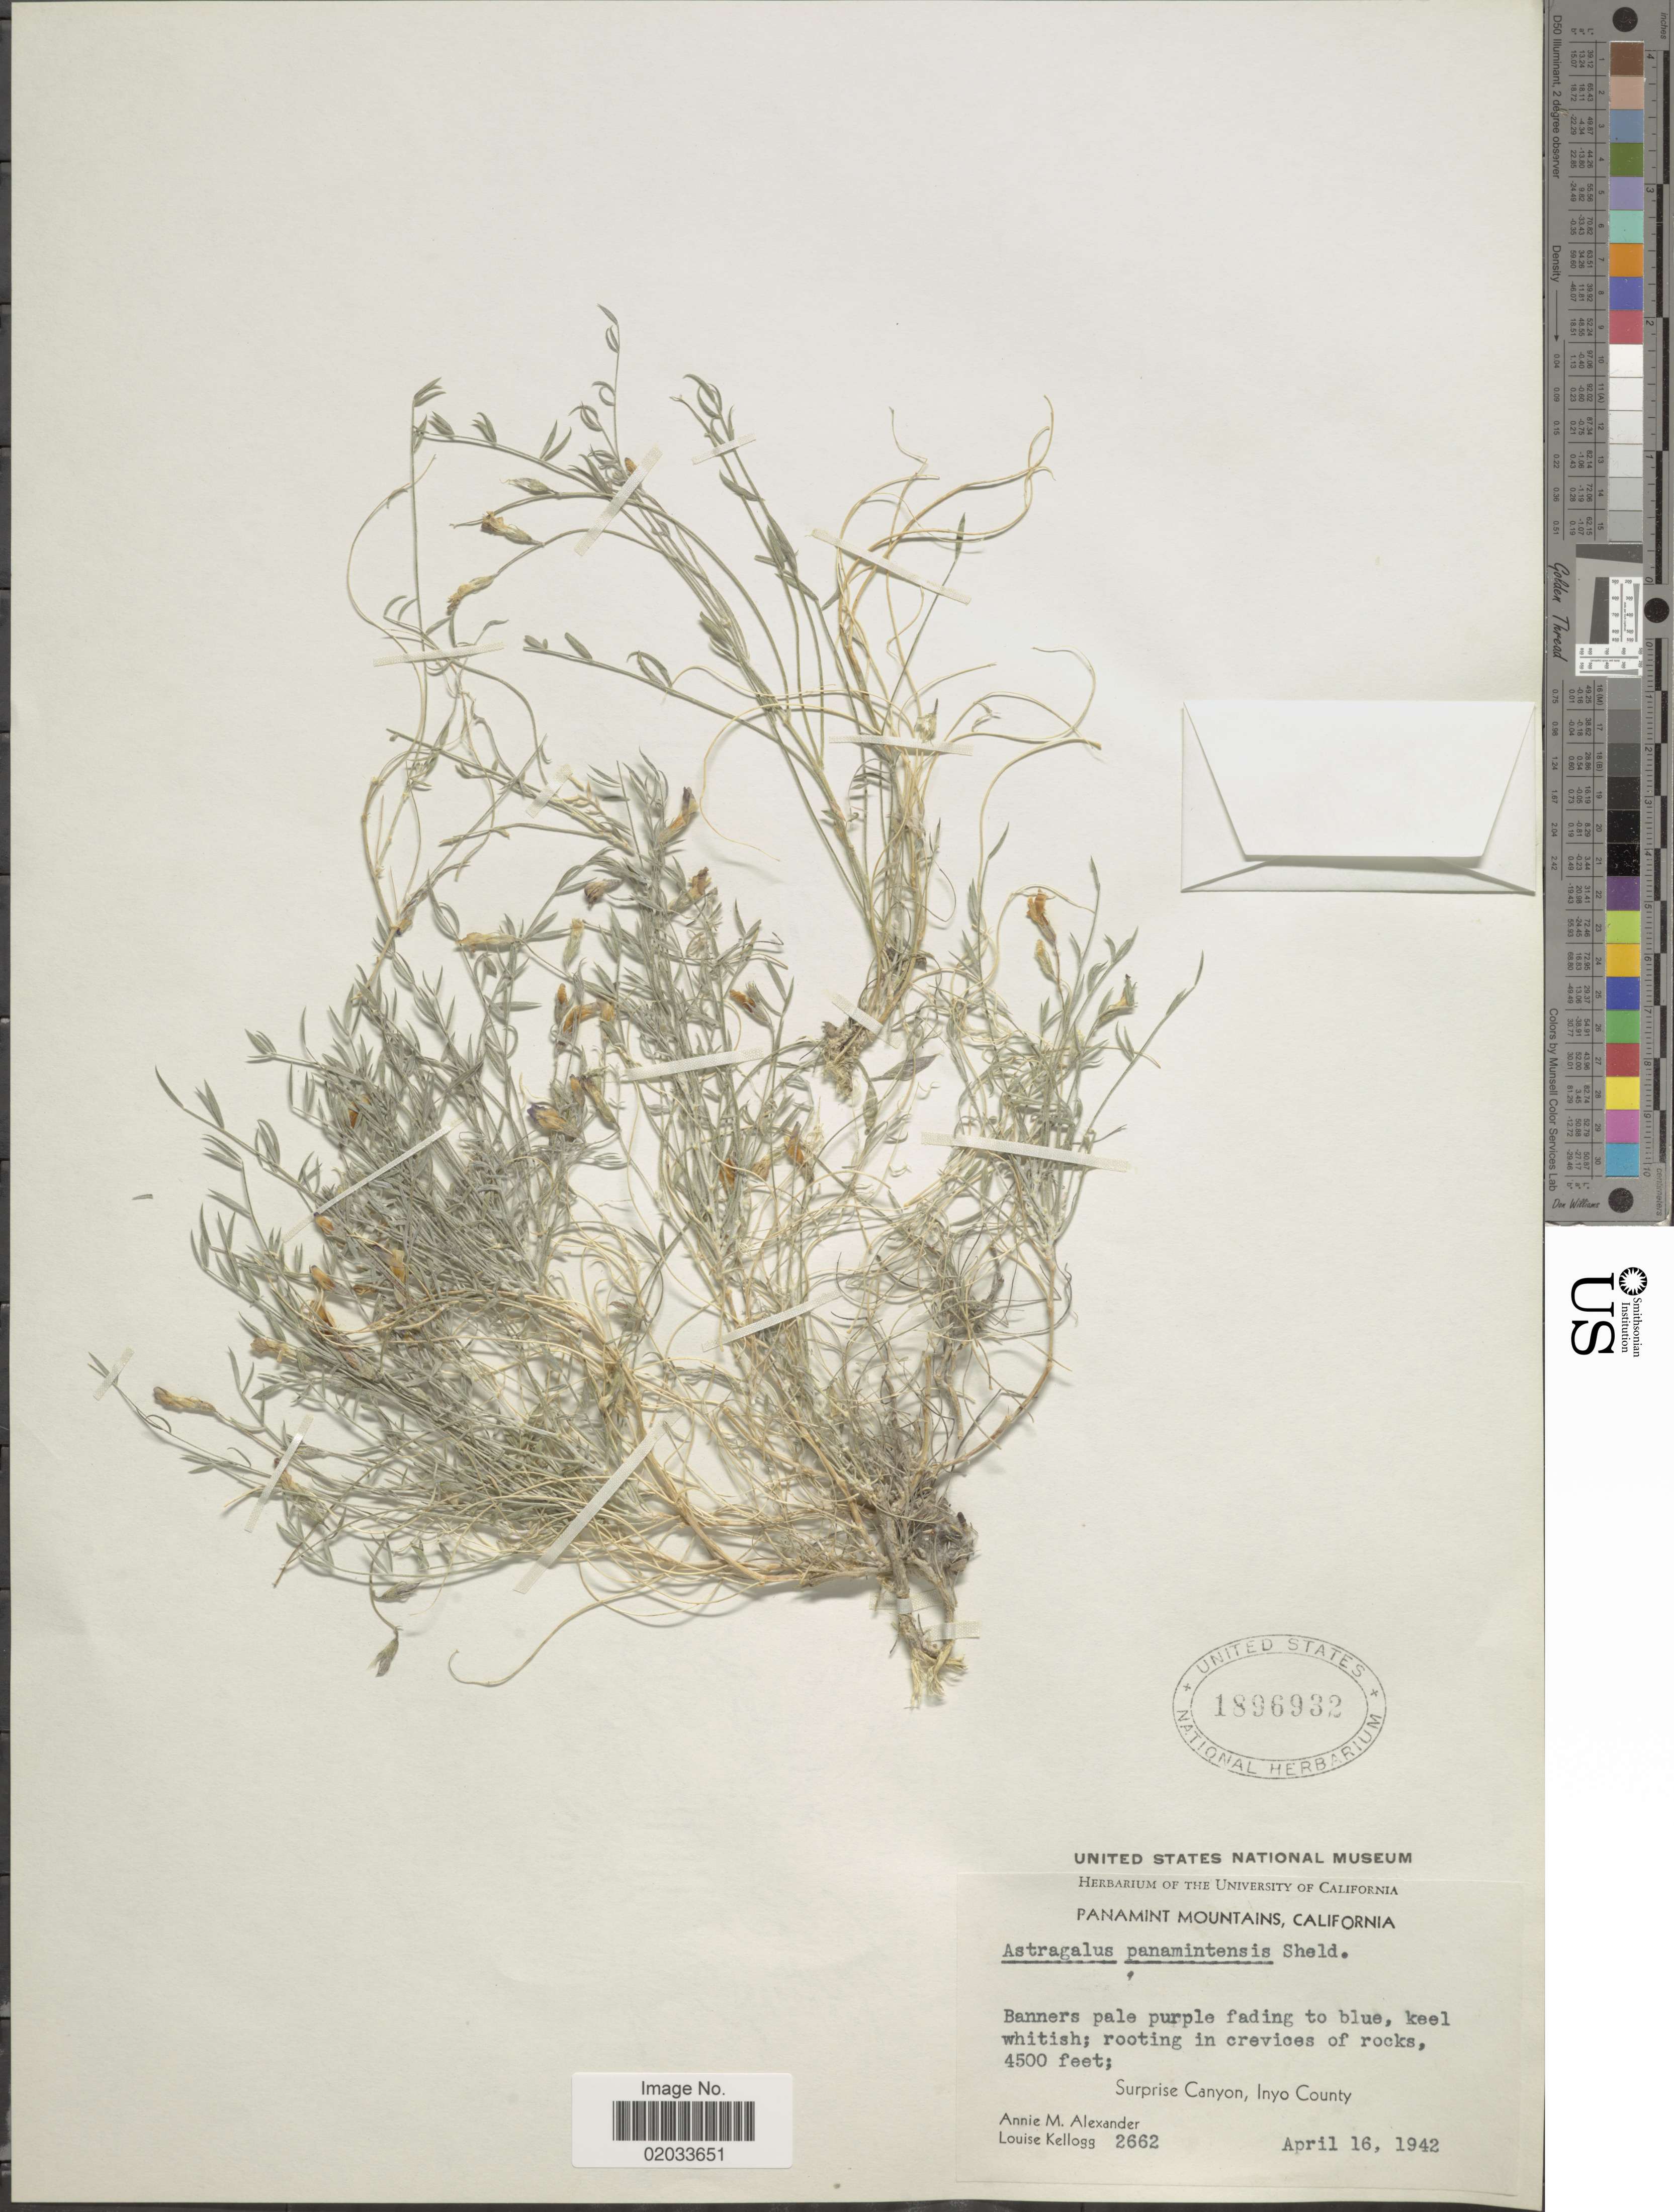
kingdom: Plantae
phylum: Tracheophyta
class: Magnoliopsida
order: Fabales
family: Fabaceae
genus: Astragalus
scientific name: Astragalus panamintensis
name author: E. Sheld. in Coville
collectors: A. M. Alexander & L. Kellogg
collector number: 2662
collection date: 1942-04-16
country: United States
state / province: California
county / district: Inyo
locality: Panamint Mountains, rooting in crevices of rocks, Surprise Canyon, Inyo County.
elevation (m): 1372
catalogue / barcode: US 1896932